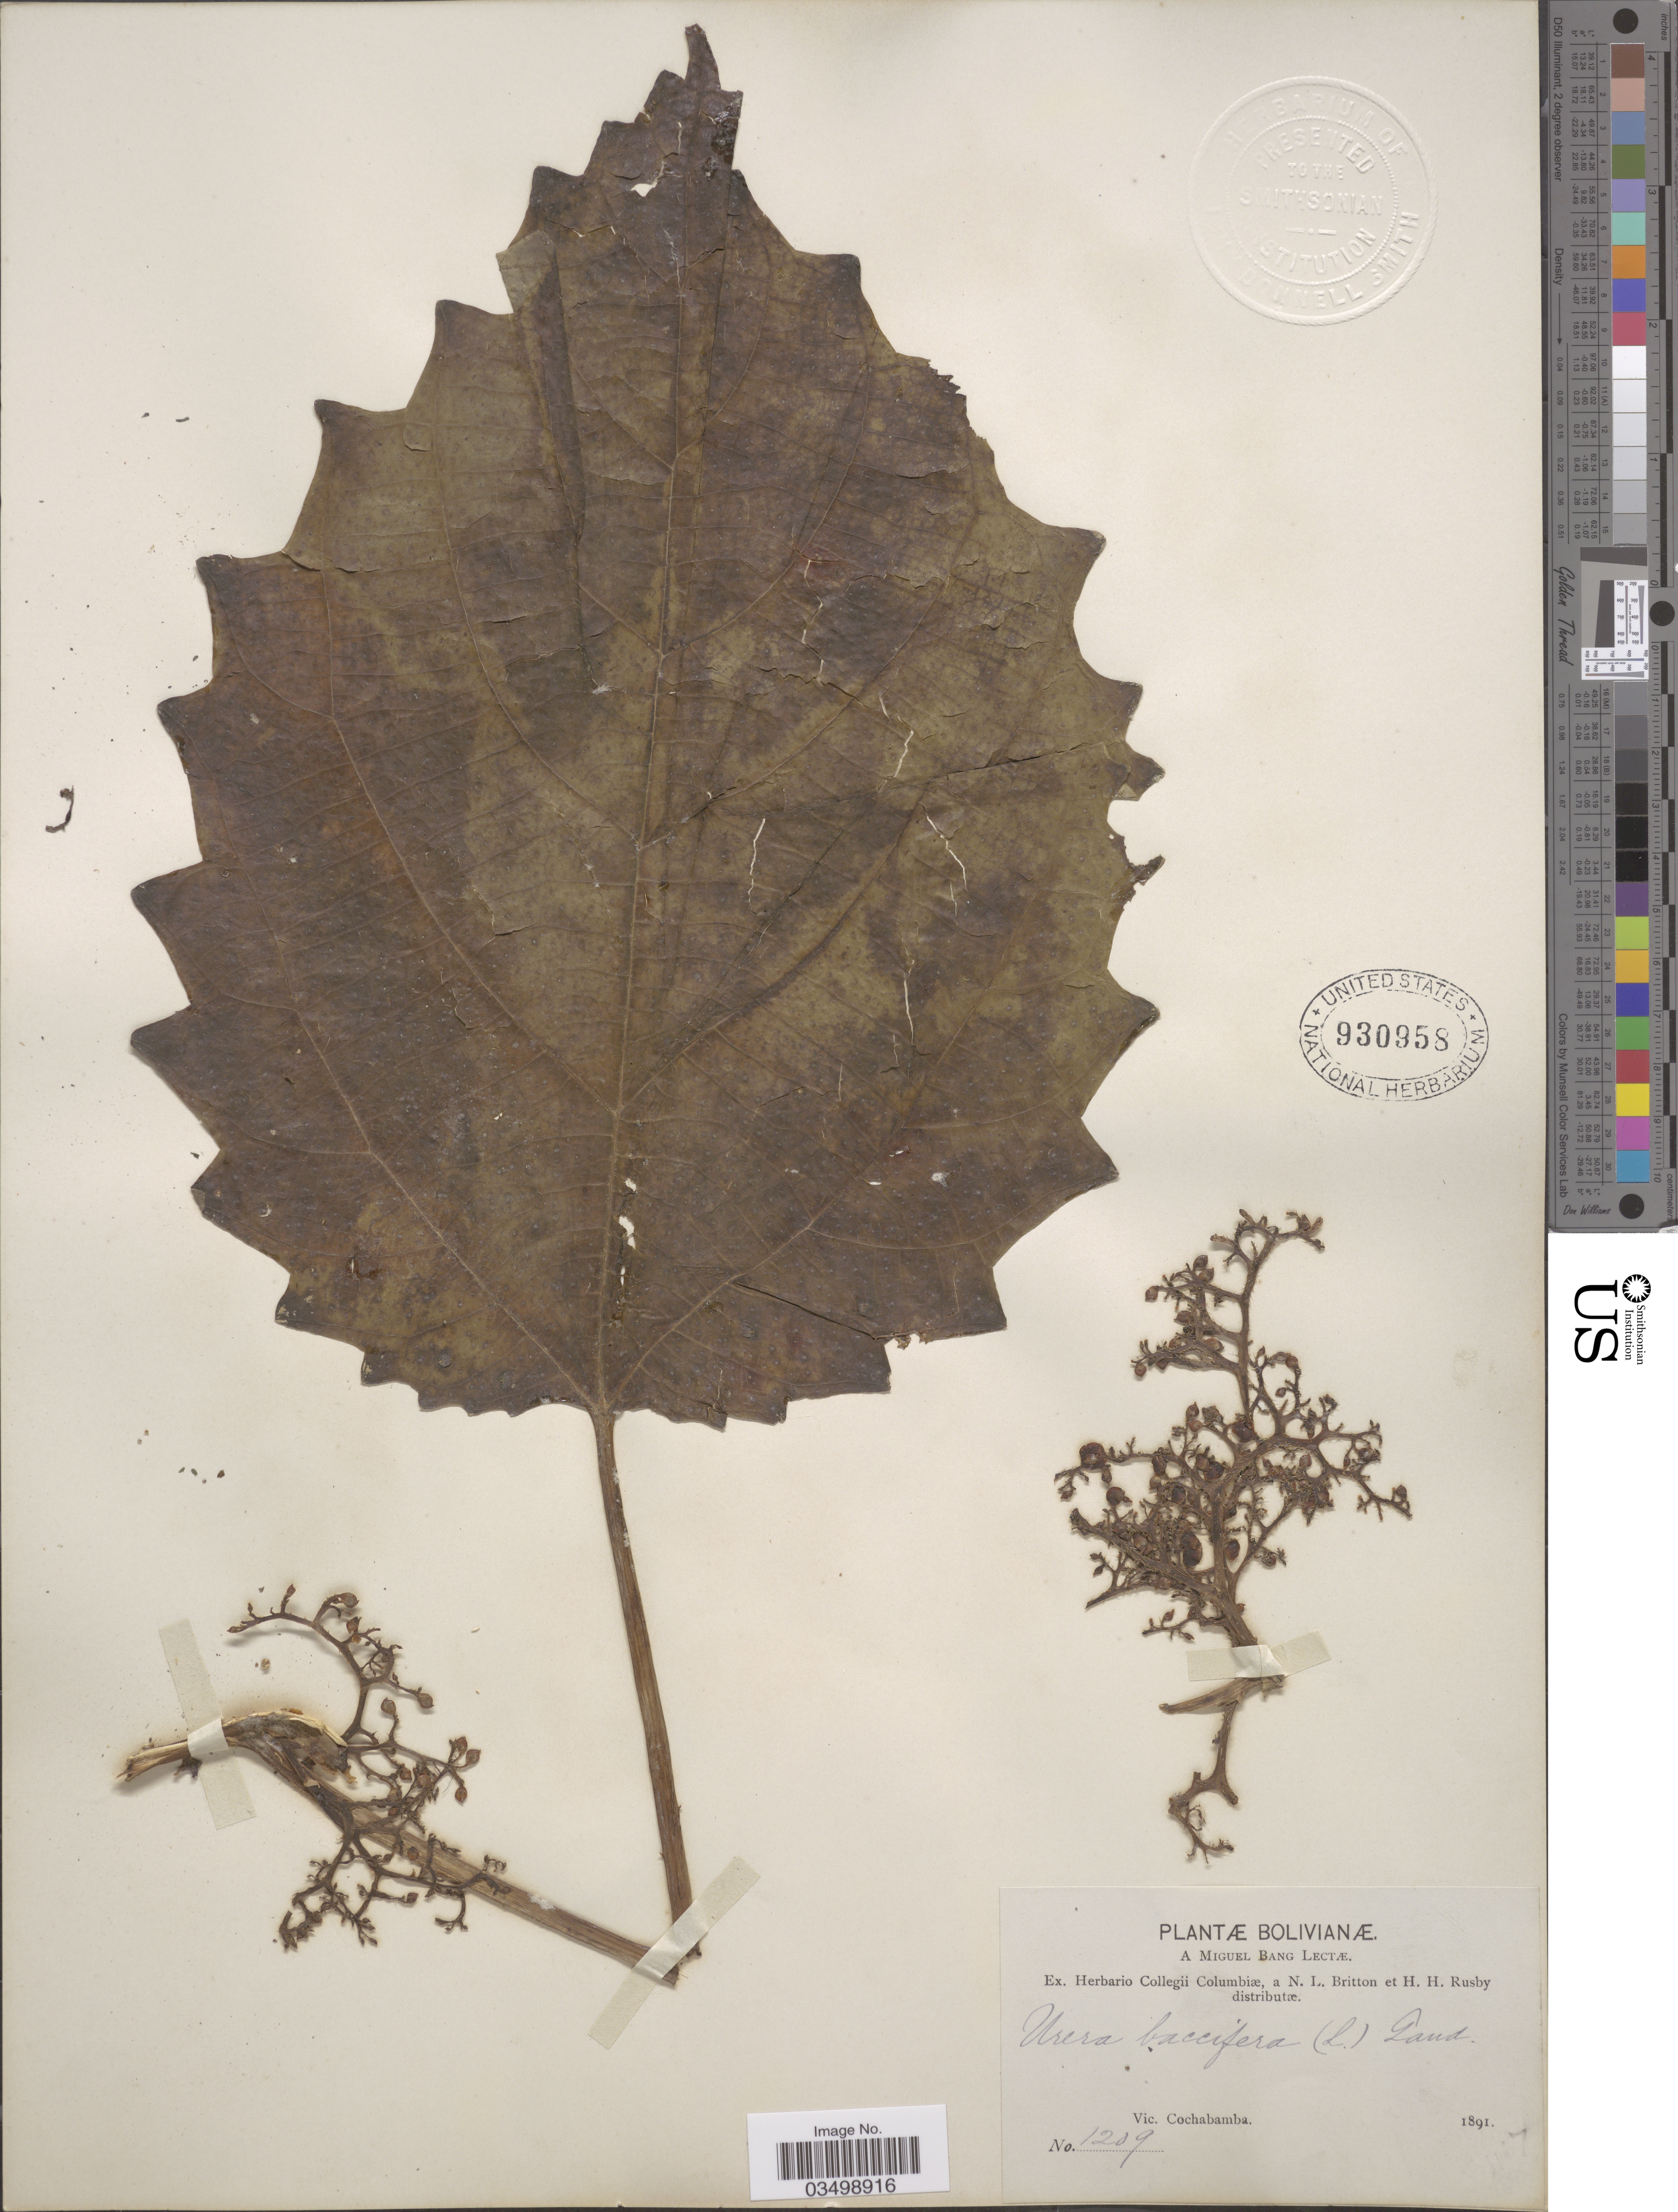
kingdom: Plantae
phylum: Tracheophyta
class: Magnoliopsida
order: Rosales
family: Urticaceae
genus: Urera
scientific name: Urera baccifera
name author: (L.) Gaudich. ex Wedd.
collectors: M. Bang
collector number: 1209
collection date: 1891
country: Bolivia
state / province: Cochabamba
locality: Vic. Cochabamba.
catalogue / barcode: US 930958